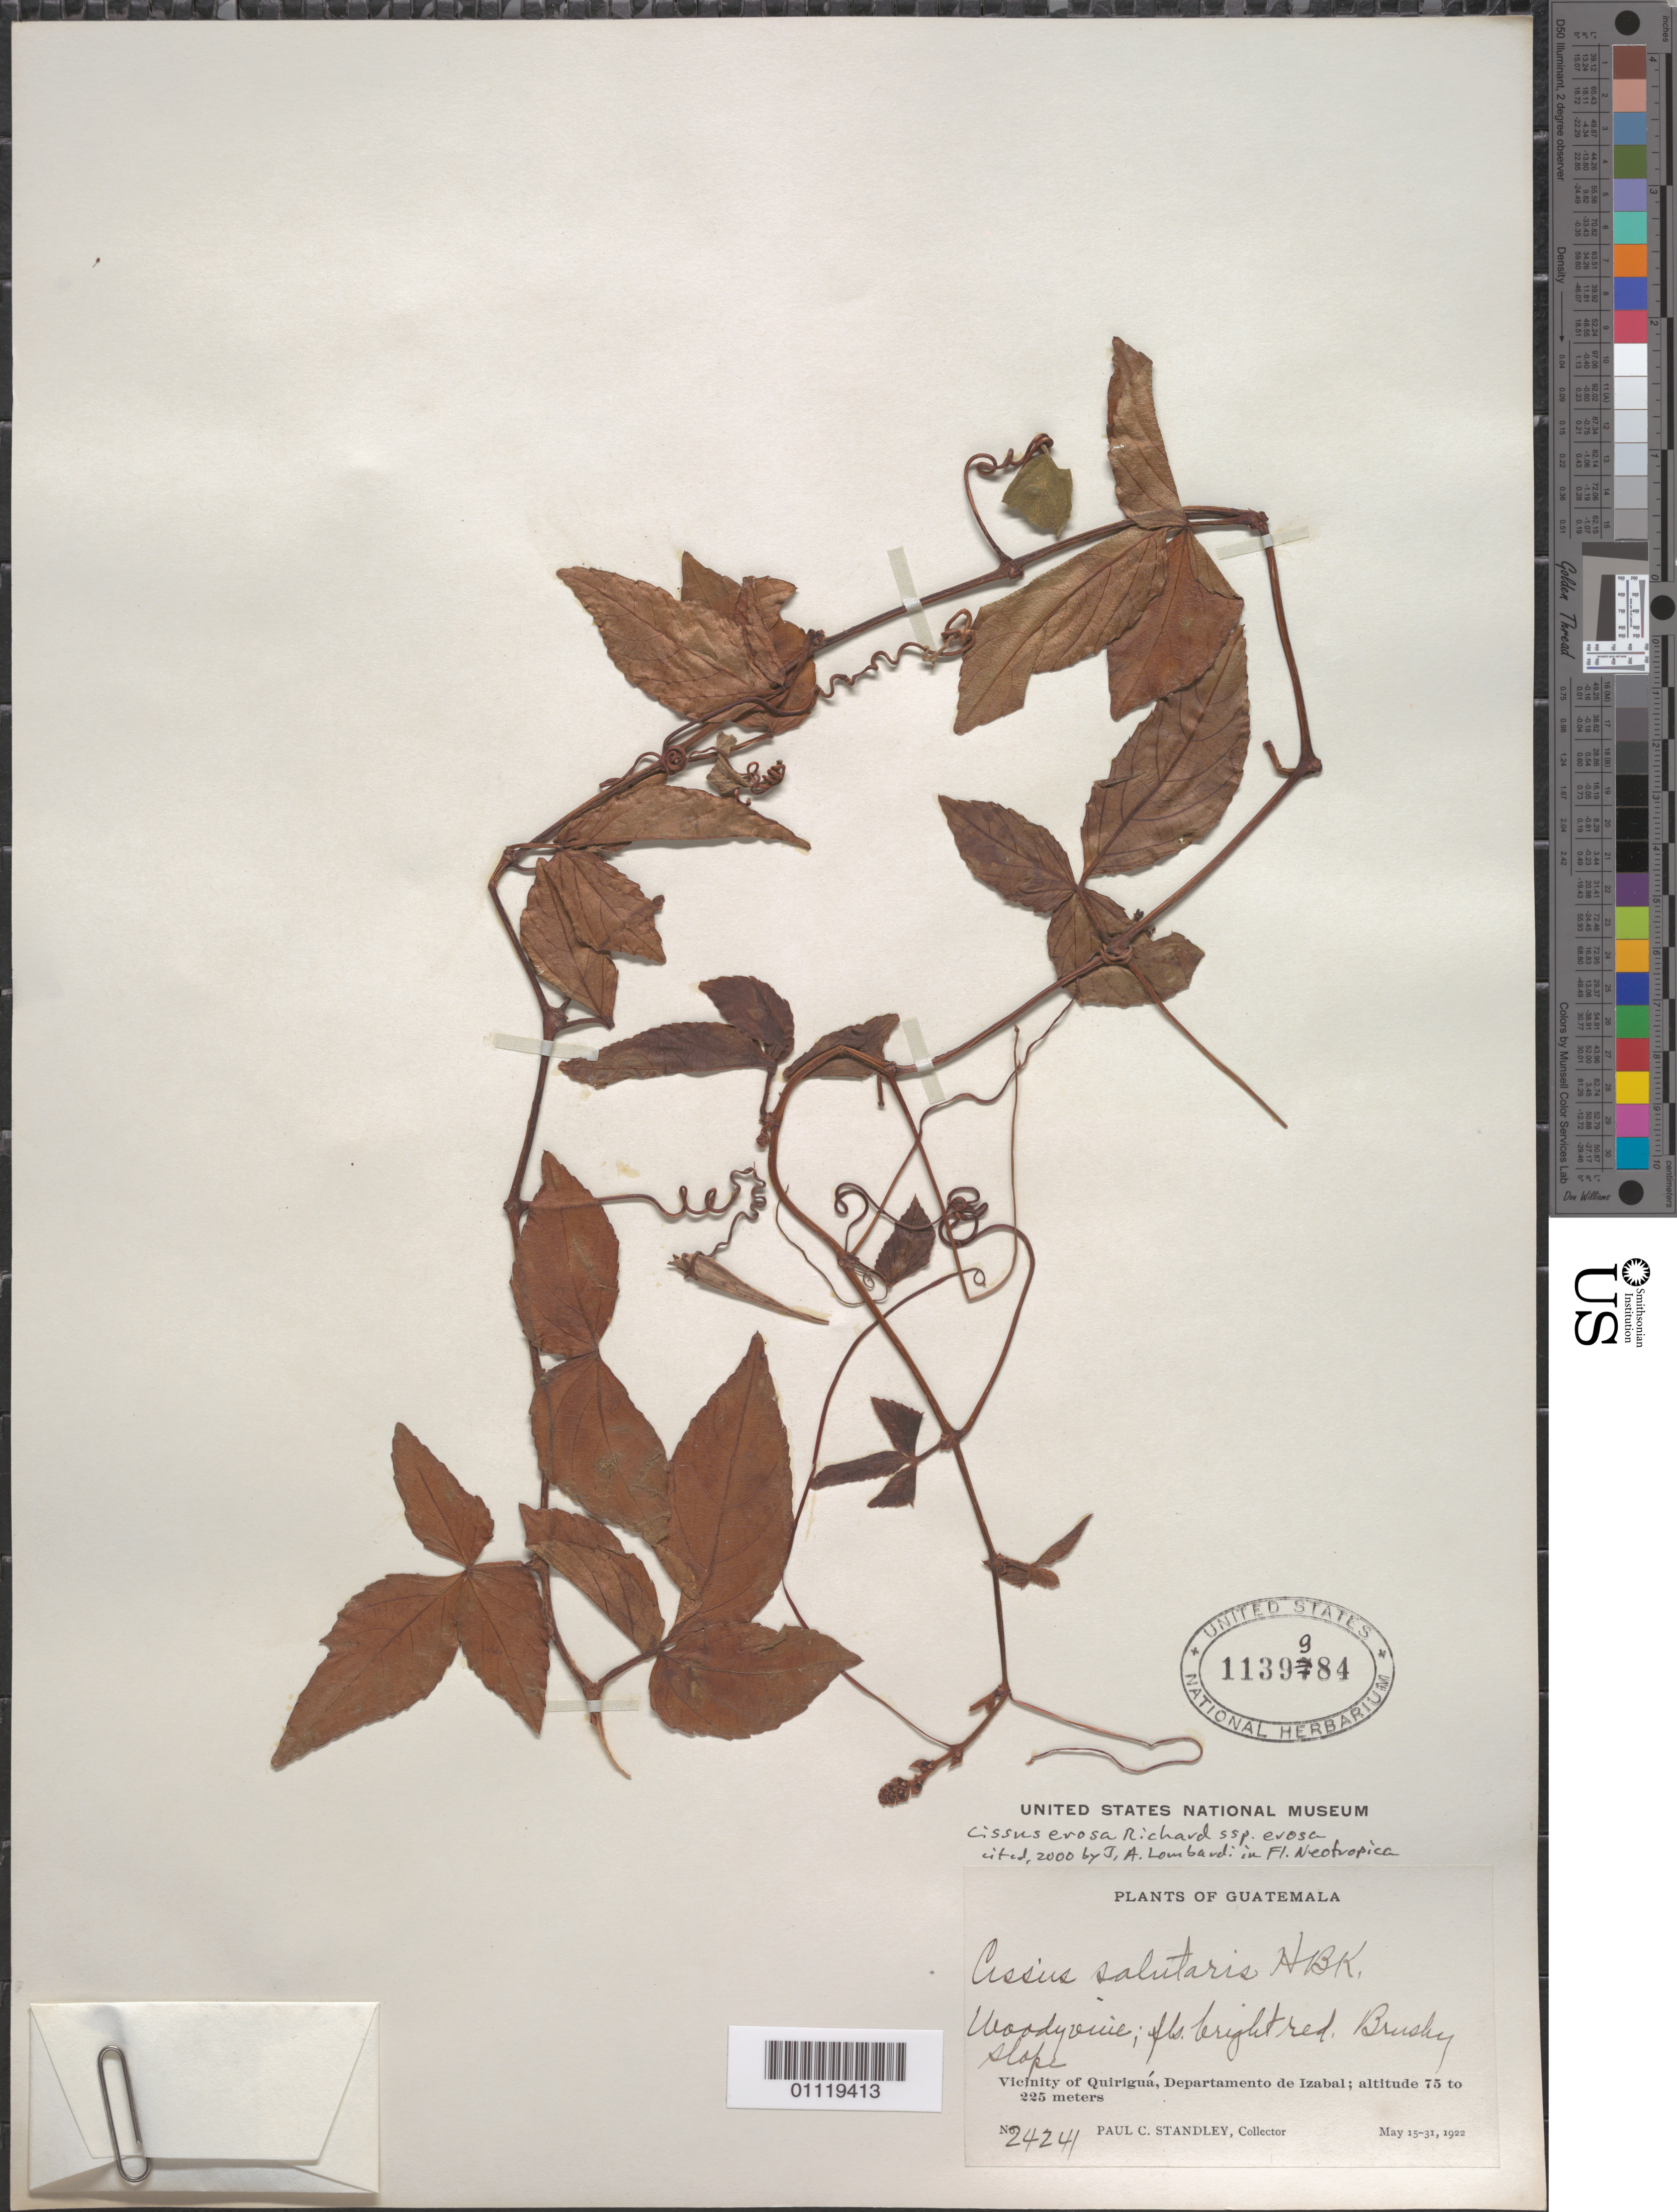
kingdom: Plantae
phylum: Tracheophyta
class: Magnoliopsida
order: Vitales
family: Vitaceae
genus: Cissus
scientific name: Cissus erosa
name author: Rich.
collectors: P. C. Standley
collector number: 24241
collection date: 1922-05-15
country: Guatemala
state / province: Izabal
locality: Vicinity of Quirigua.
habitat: Woody vine.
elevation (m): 75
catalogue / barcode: US 1139984